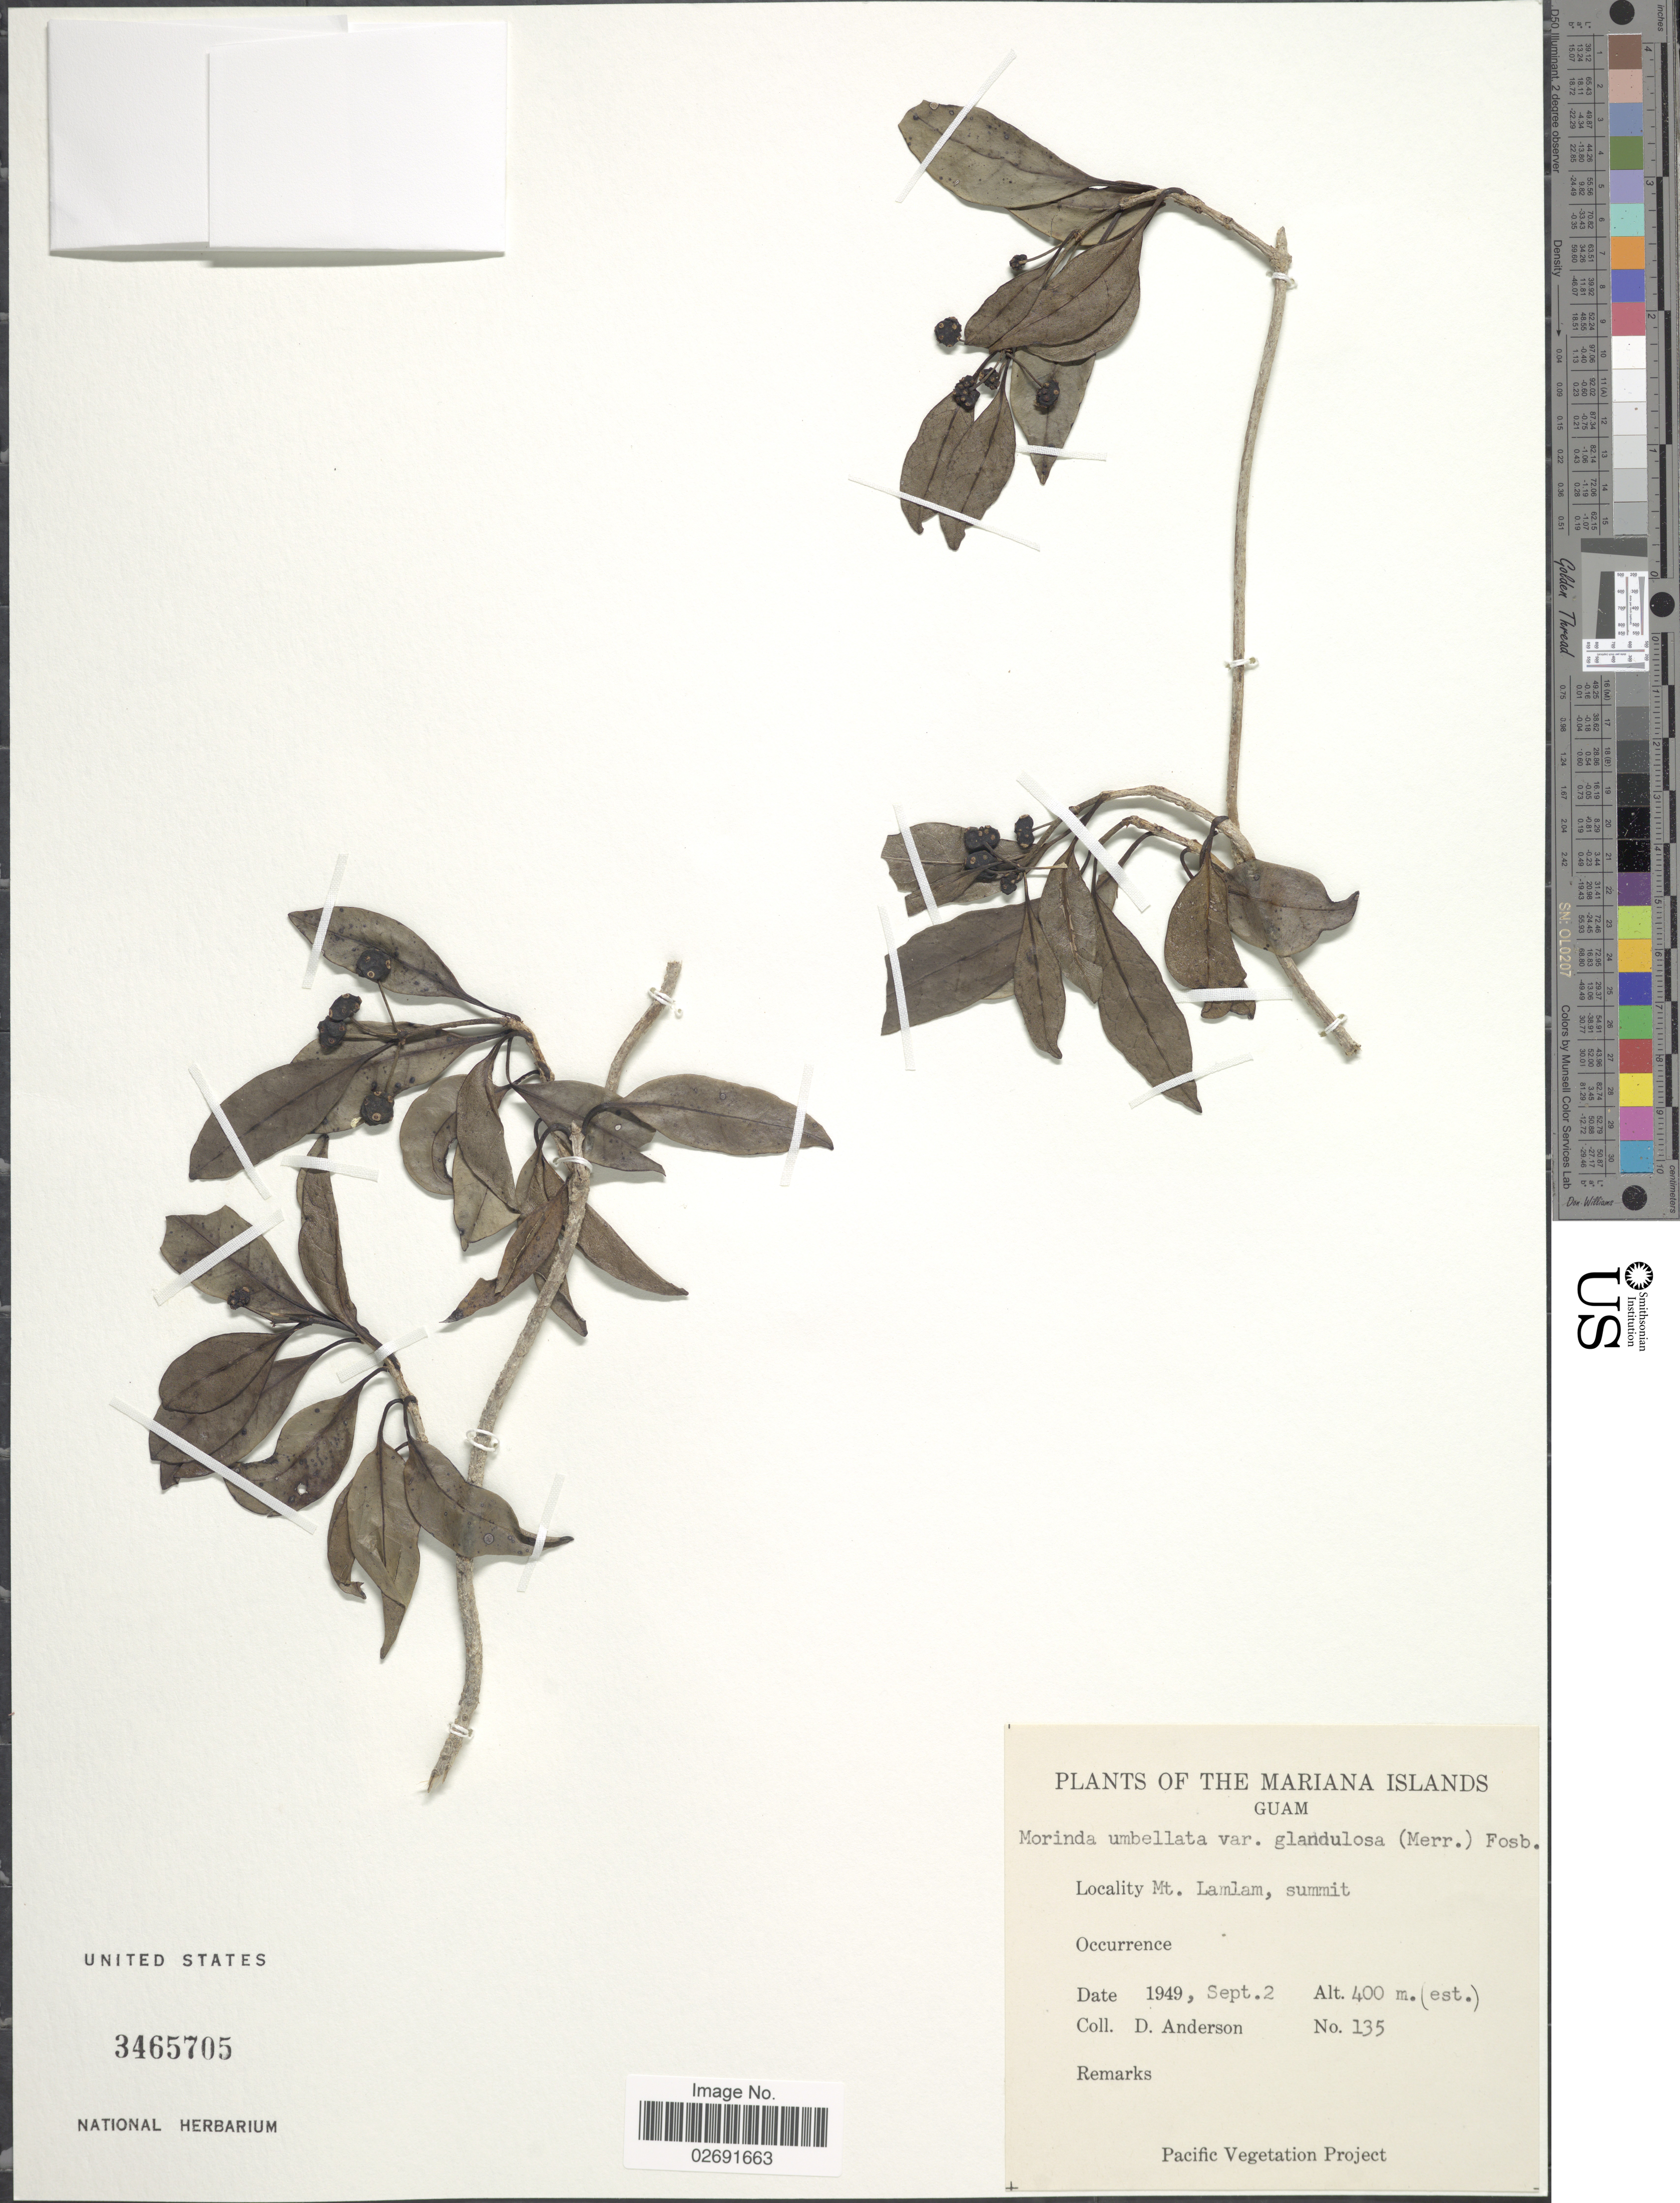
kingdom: Plantae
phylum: Tracheophyta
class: Magnoliopsida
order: Gentianales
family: Rubiaceae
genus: Gynochthodes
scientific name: Gynochthodes myrtifolia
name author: (A. Gray) Razafim. & B. Bremer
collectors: D. Anderson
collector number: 135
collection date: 1949-09-02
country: Guam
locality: Mariana Islands. Mt. Lamlam, summit.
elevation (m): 400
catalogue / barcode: US 3465705